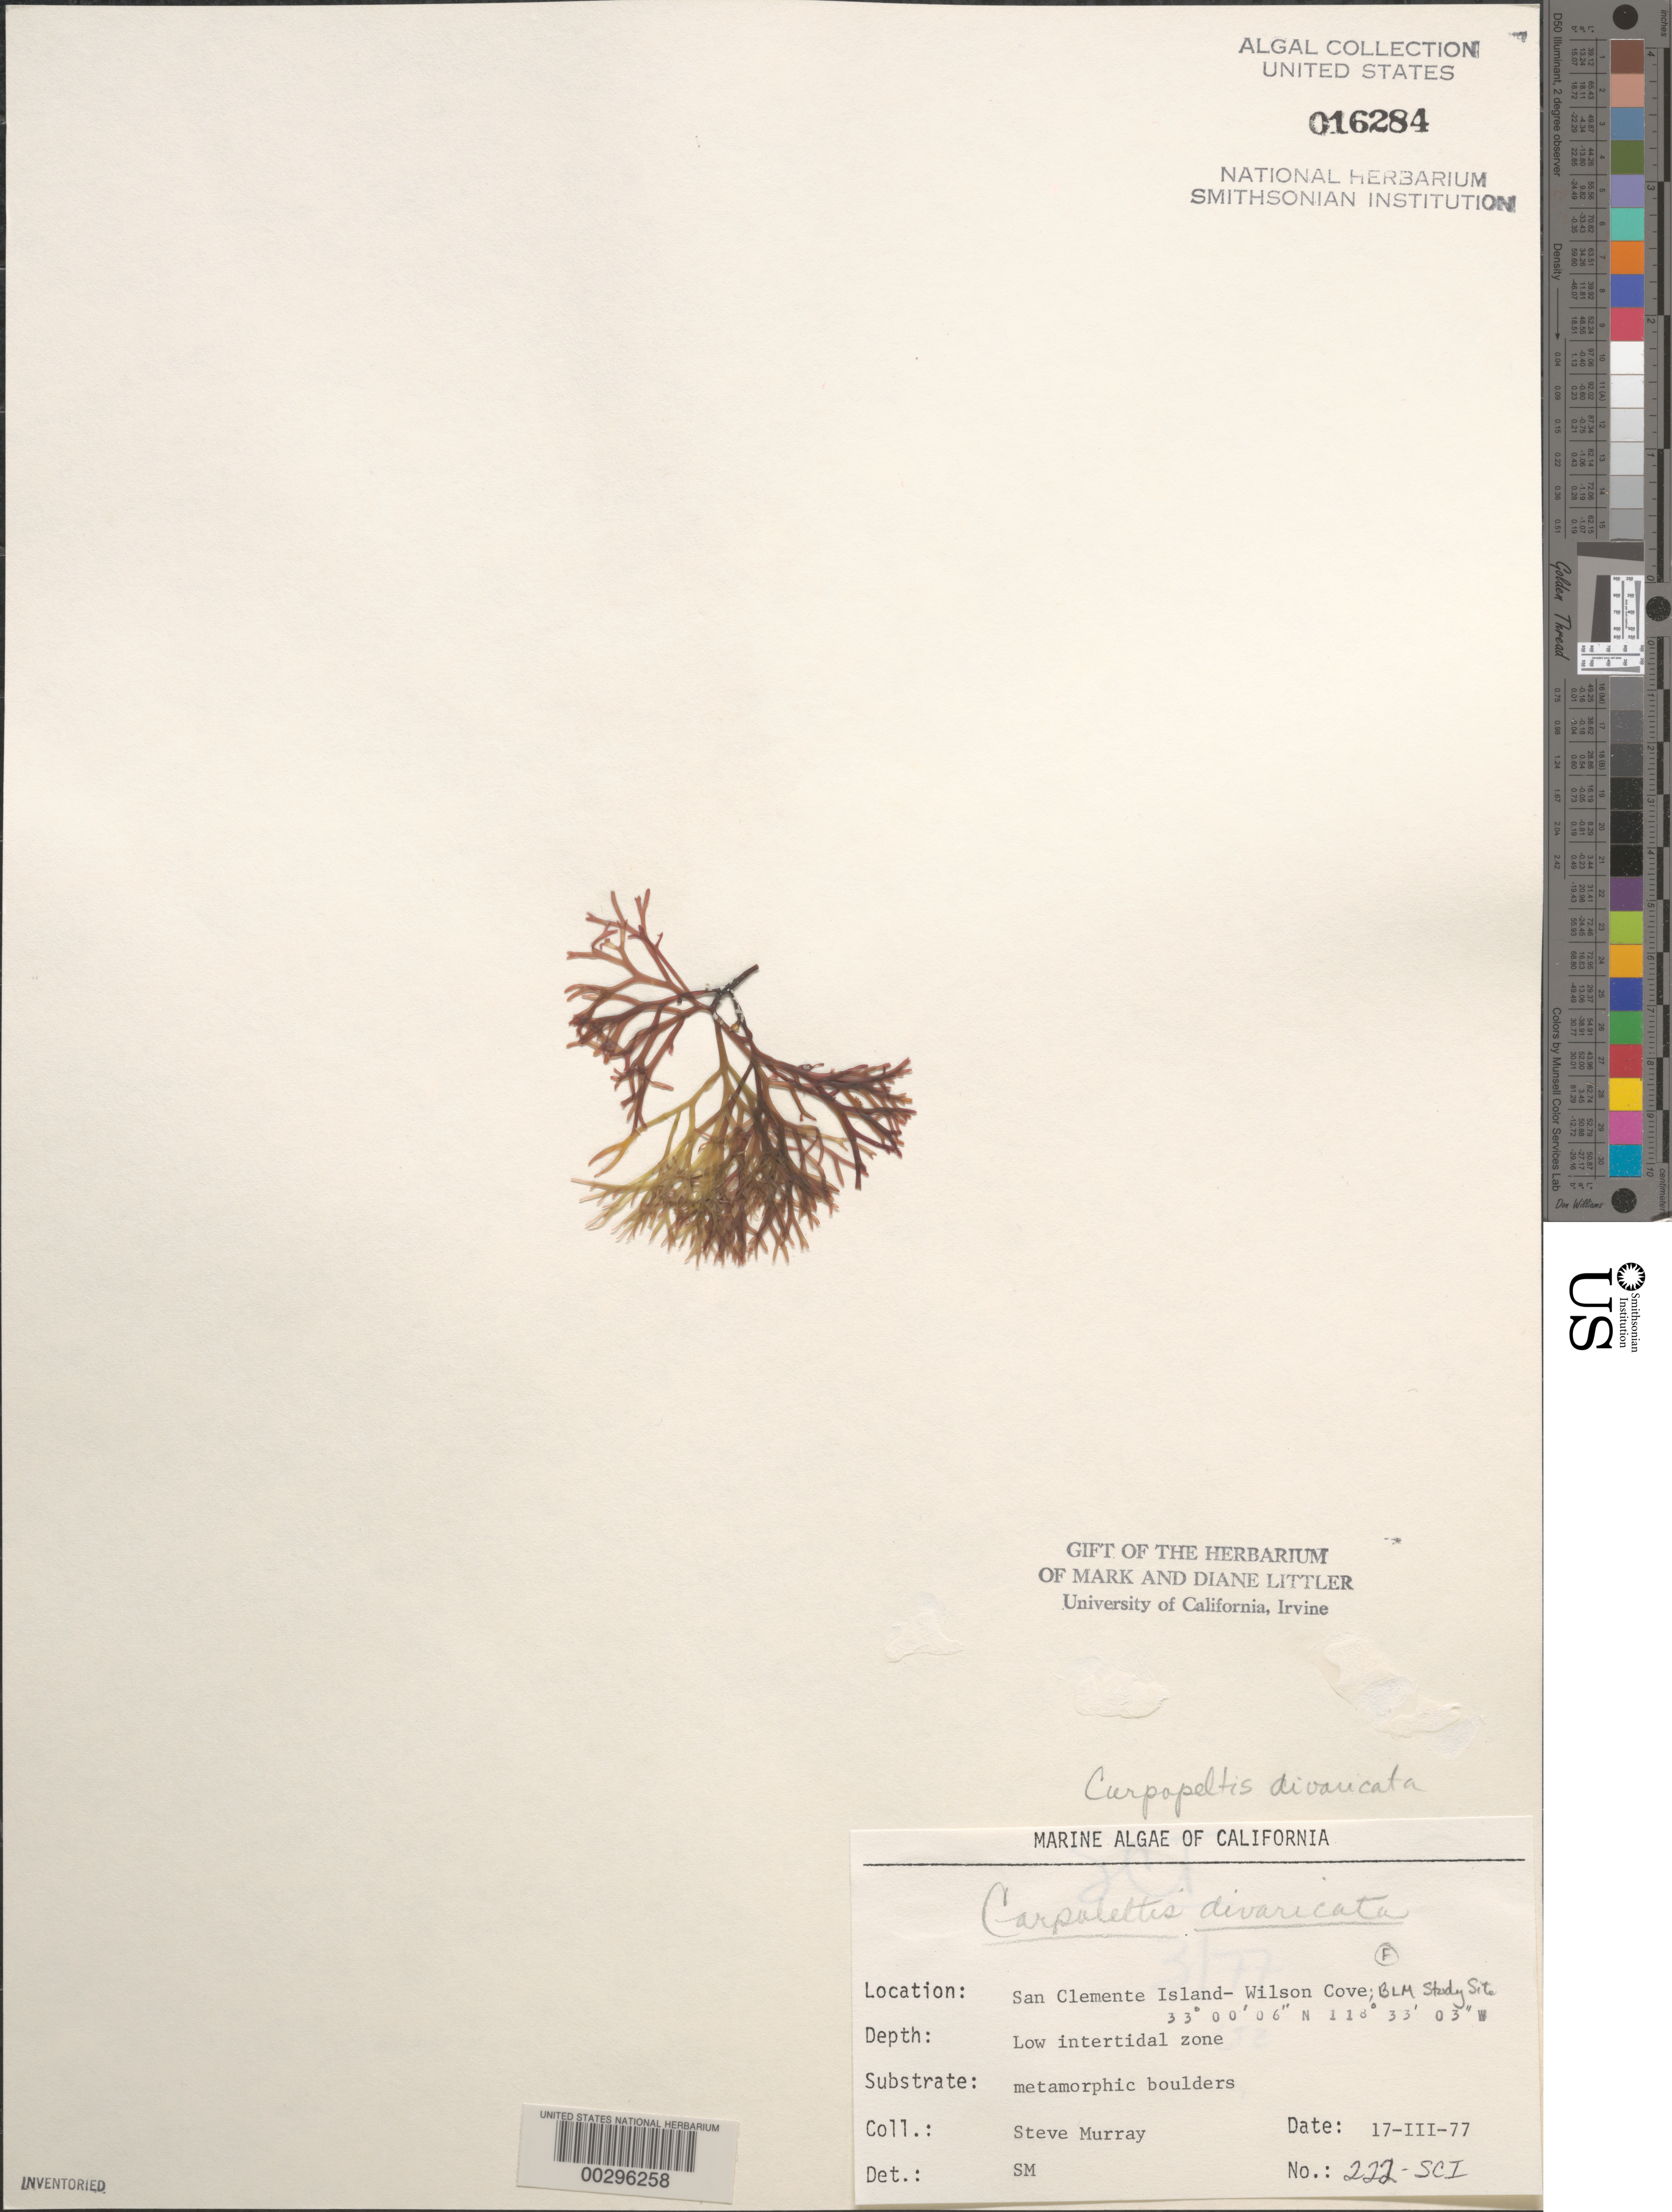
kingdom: Plantae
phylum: Rhodophyta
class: Florideophyceae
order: Halymeniales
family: Halymeniaceae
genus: Grateloupia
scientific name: Grateloupia chiangii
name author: S. Kawaguchi & H.W. Wang in H.W. Wang et al.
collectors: S. N. Murray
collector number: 222-sci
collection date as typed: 17 Mar 1977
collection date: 1977-03-17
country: United States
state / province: California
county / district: Los Angeles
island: San Clemente Island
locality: Wilson Cove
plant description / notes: BLM-SOCALBIGHT Rocky Intertidal Survey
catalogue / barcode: US 16284